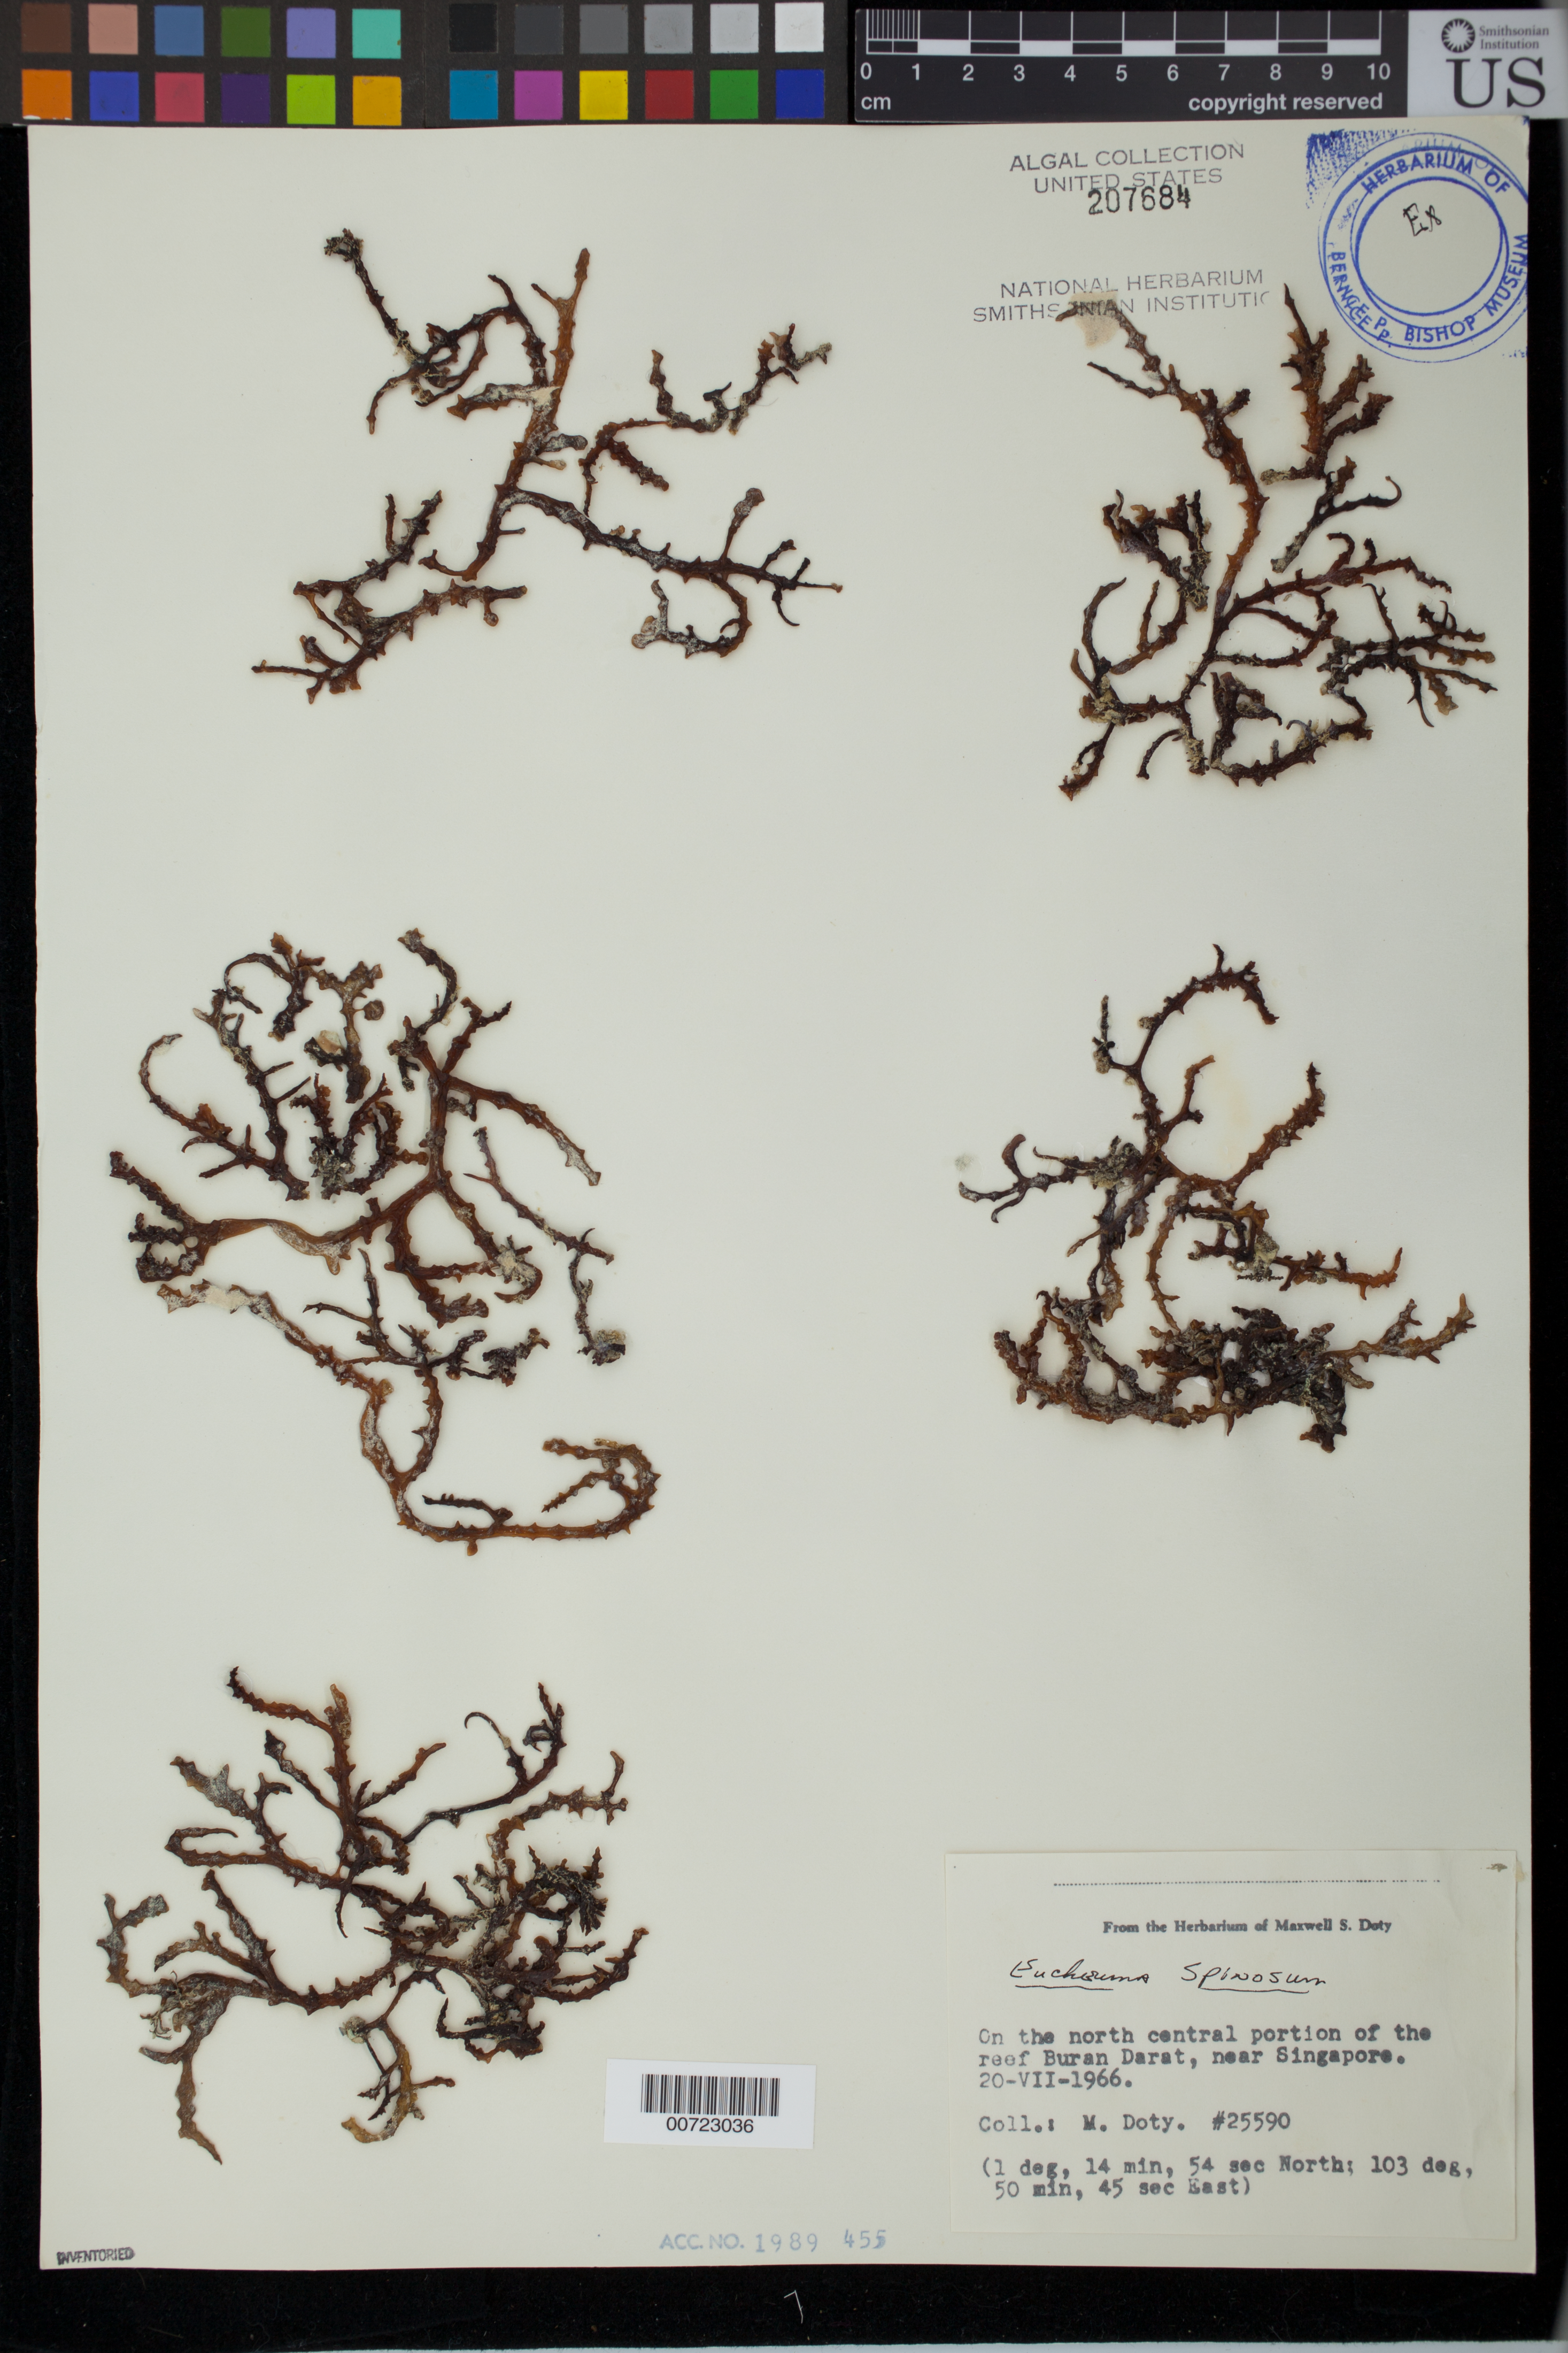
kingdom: Plantae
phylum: Rhodophyta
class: Florideophyceae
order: Gigartinales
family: Solieriaceae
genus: Eucheuma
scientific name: Eucheuma denticulatum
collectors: M. S. Doty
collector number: MSD 25590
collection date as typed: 20 Jul 1966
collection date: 1966-07-20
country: Singapore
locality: Buran Darat, near Singapore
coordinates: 1 deg, 14 min, 54 sec North, 103 deg, 50 min, 45 sec East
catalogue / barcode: US 207684